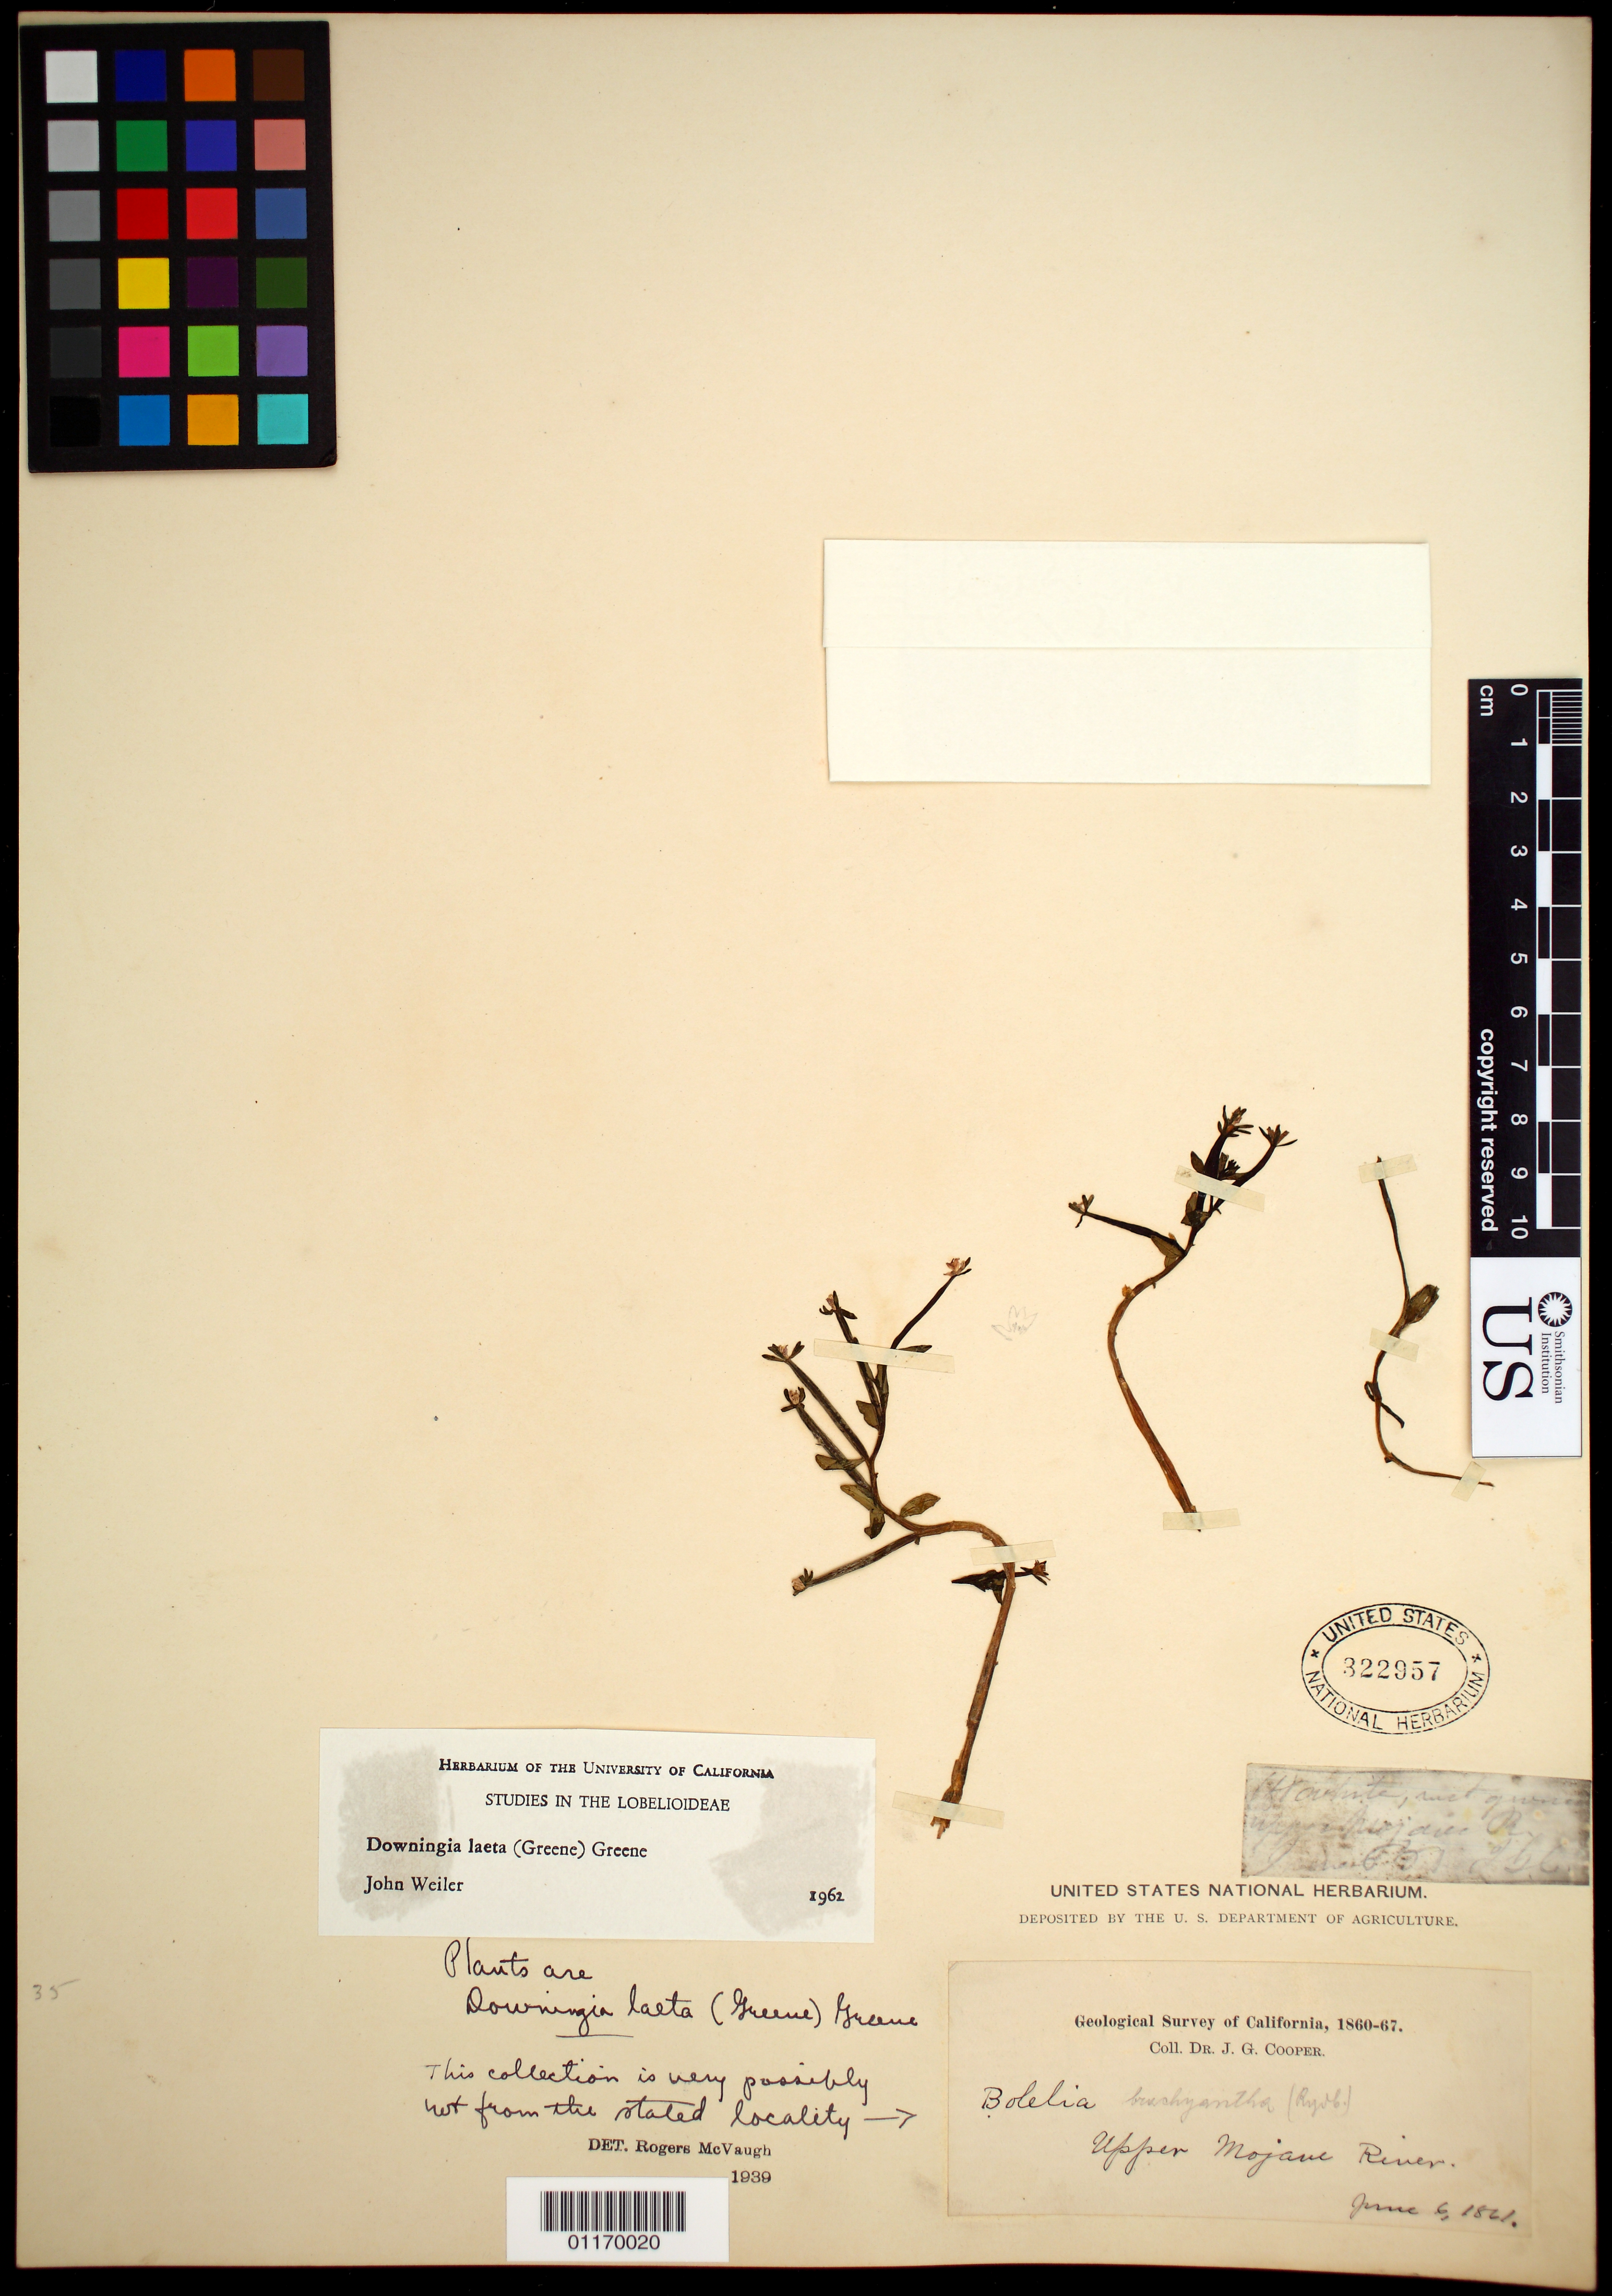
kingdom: Plantae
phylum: Tracheophyta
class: Magnoliopsida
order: Asterales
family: Campanulaceae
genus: Downingia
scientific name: Downingia laeta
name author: Greene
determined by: Weiler, John H.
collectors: J. G. Cooper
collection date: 1861-06-06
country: United States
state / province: California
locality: Upper Mojave River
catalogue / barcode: US 322957